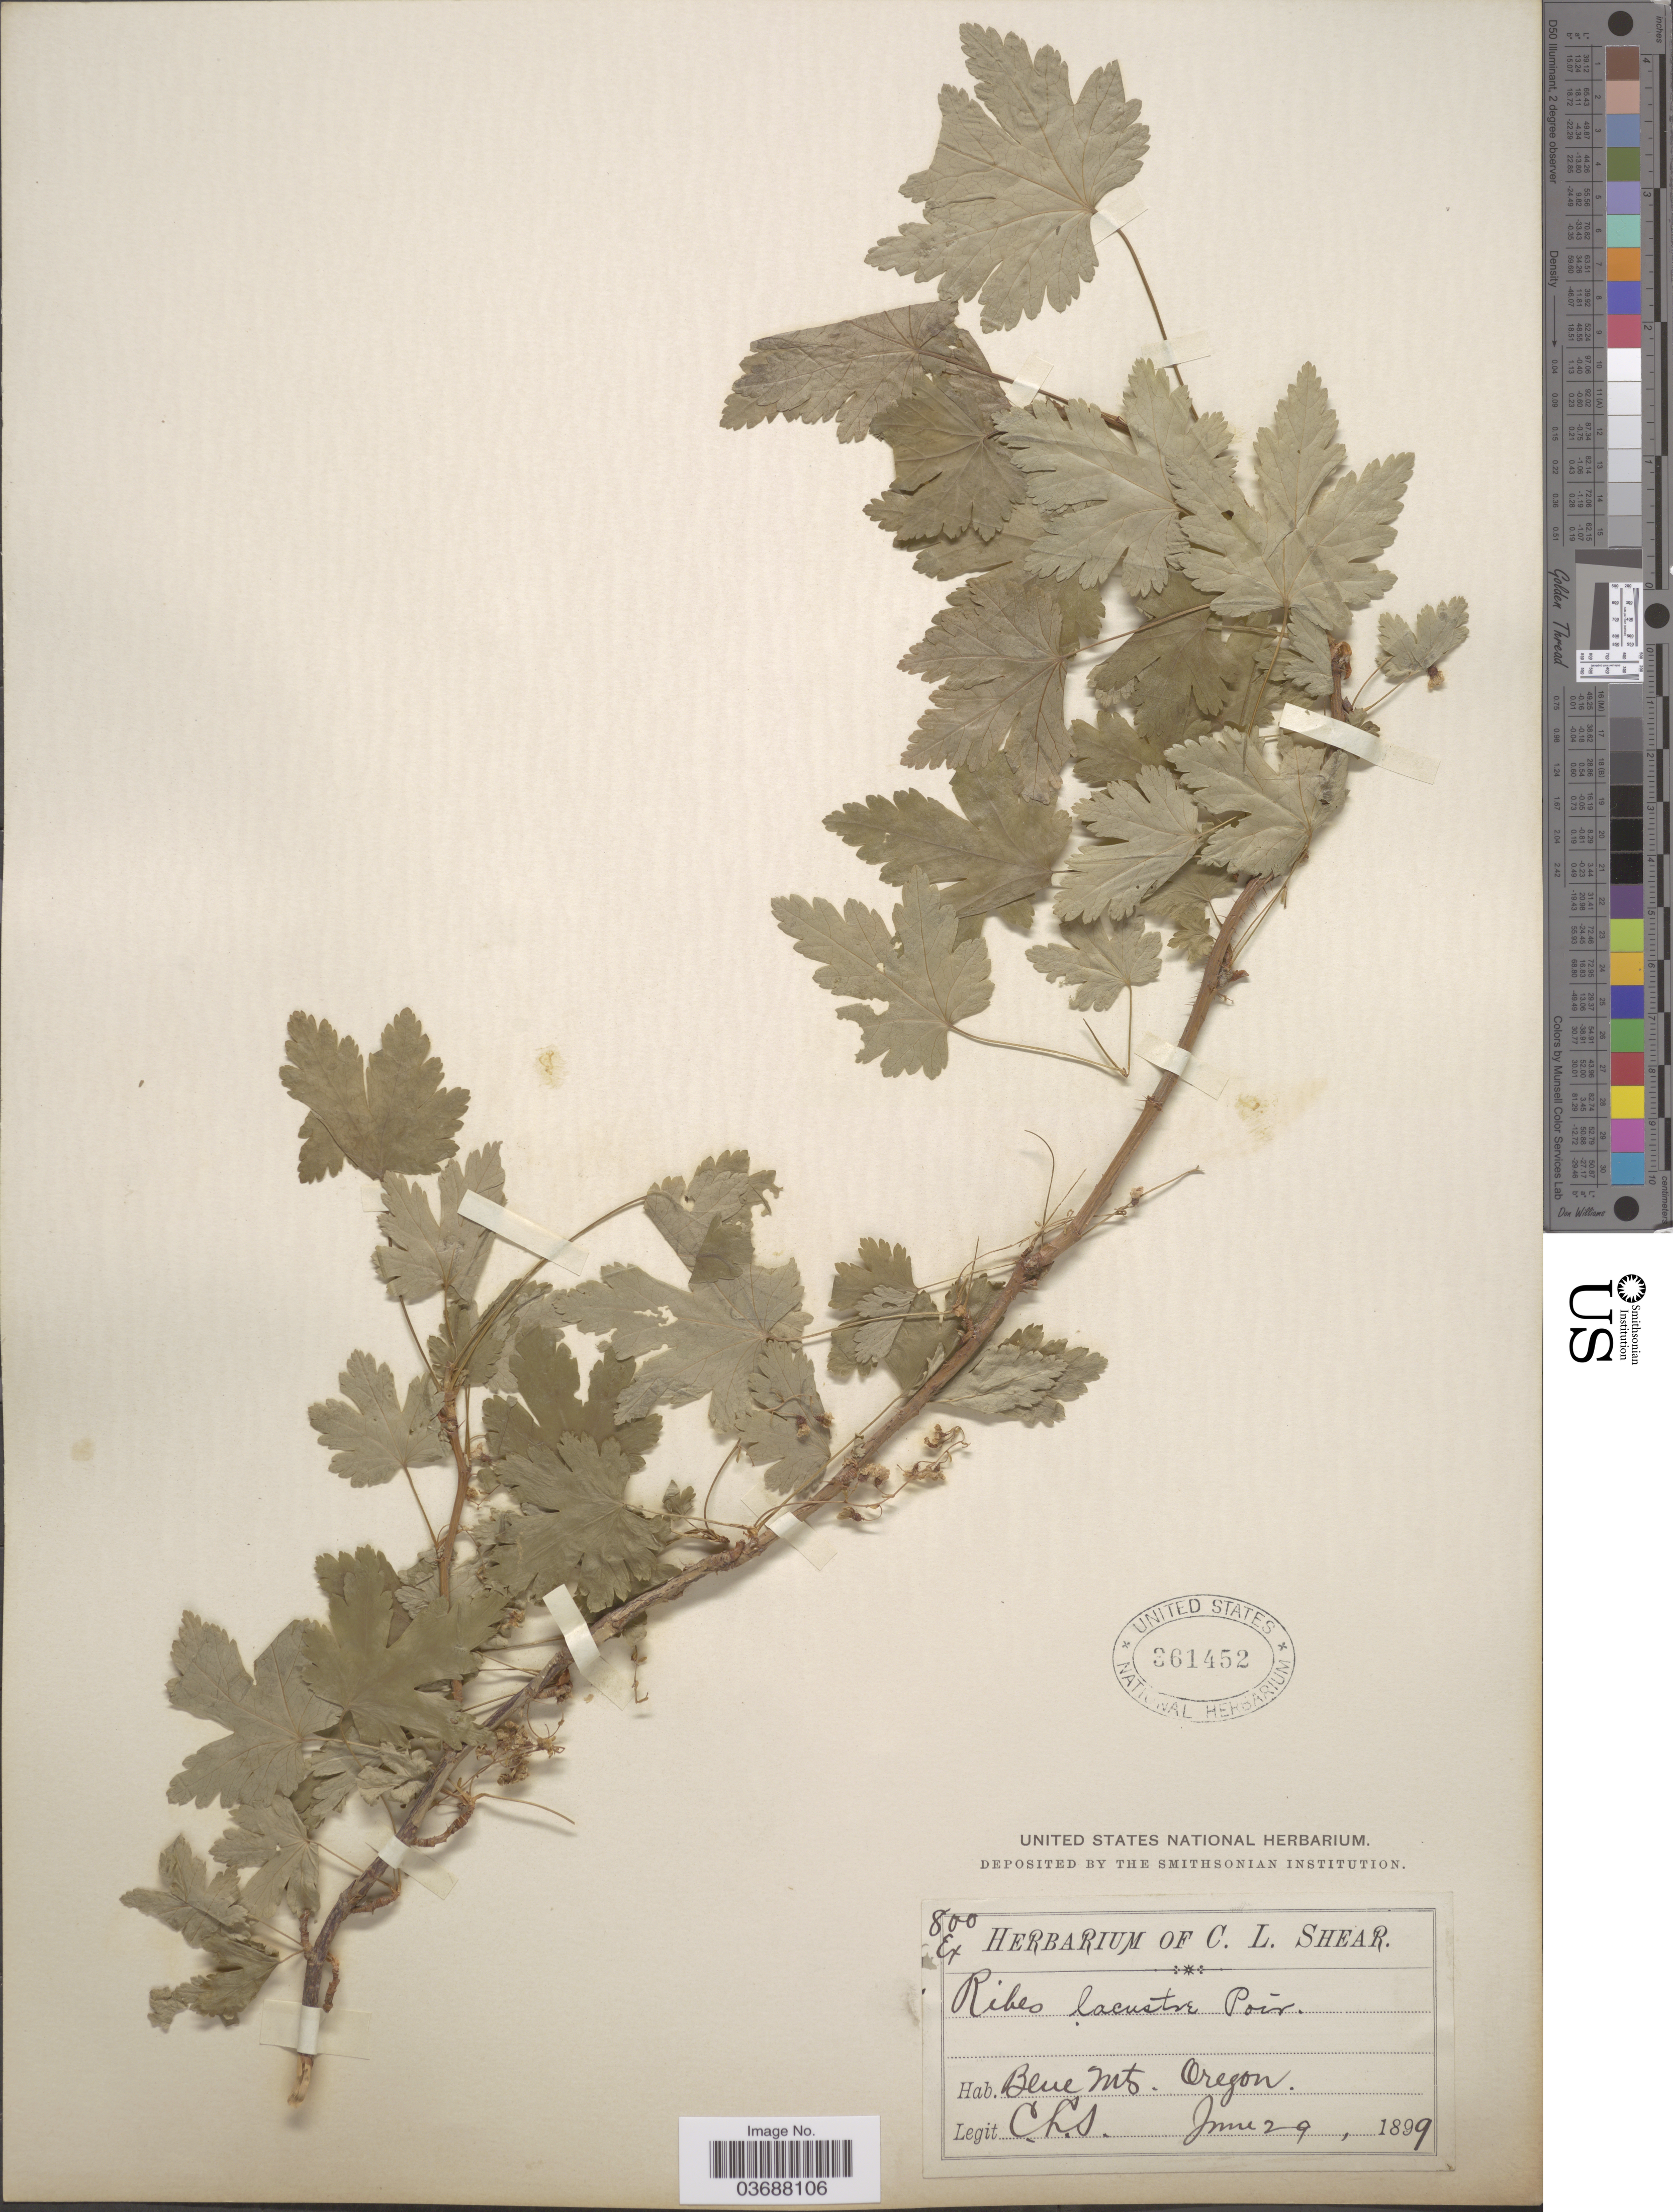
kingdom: Plantae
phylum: Tracheophyta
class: Magnoliopsida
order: Saxifragales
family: Grossulariaceae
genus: Ribes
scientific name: Ribes lacustre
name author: (Pers.) Poir.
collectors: C. L. Shear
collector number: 800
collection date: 1899-06-29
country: United States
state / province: Oregon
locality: Blue Mts.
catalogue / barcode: US 361452